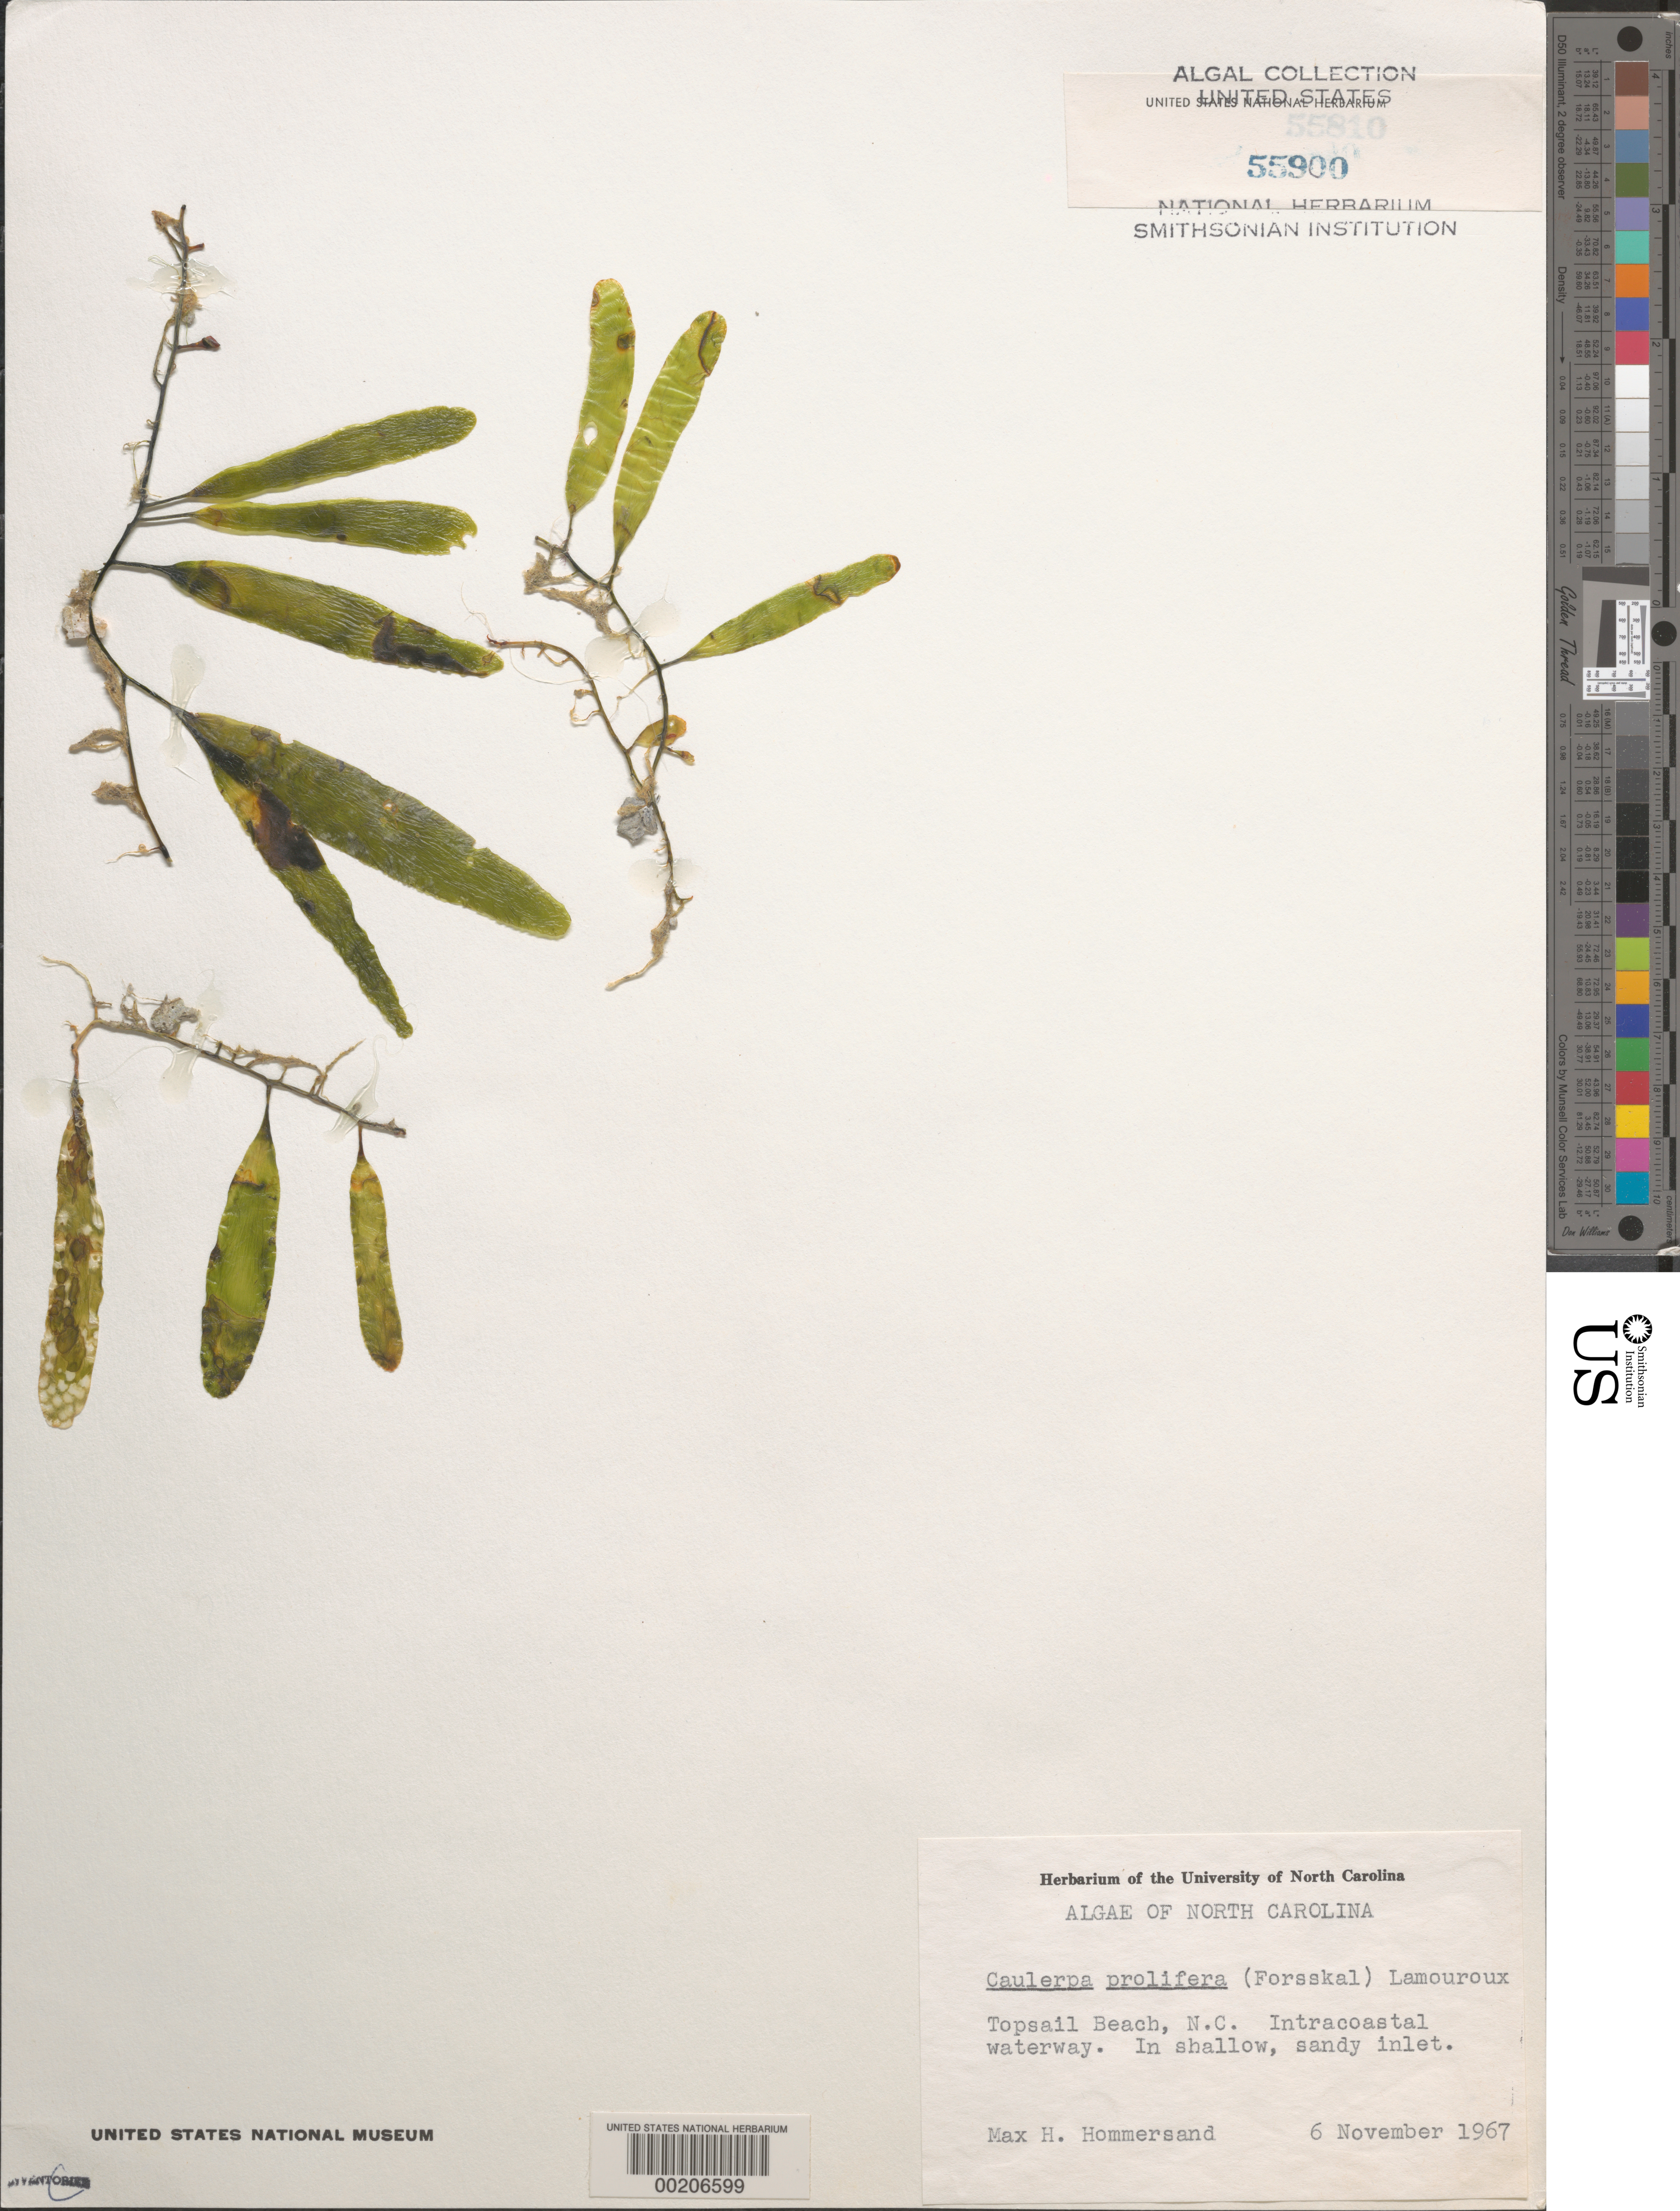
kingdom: Plantae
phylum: Chlorophyta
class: Ulvophyceae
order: Bryopsidales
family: Caulerpaceae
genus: Caulerpa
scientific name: Caulerpa prolifera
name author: (Forssk.) J.V.Lamouroux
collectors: M. H. Hommersand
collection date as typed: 06 Nov 1967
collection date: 1967-11-06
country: United States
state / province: North Carolina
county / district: Pender County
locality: Topsail Beach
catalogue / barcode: US 55900